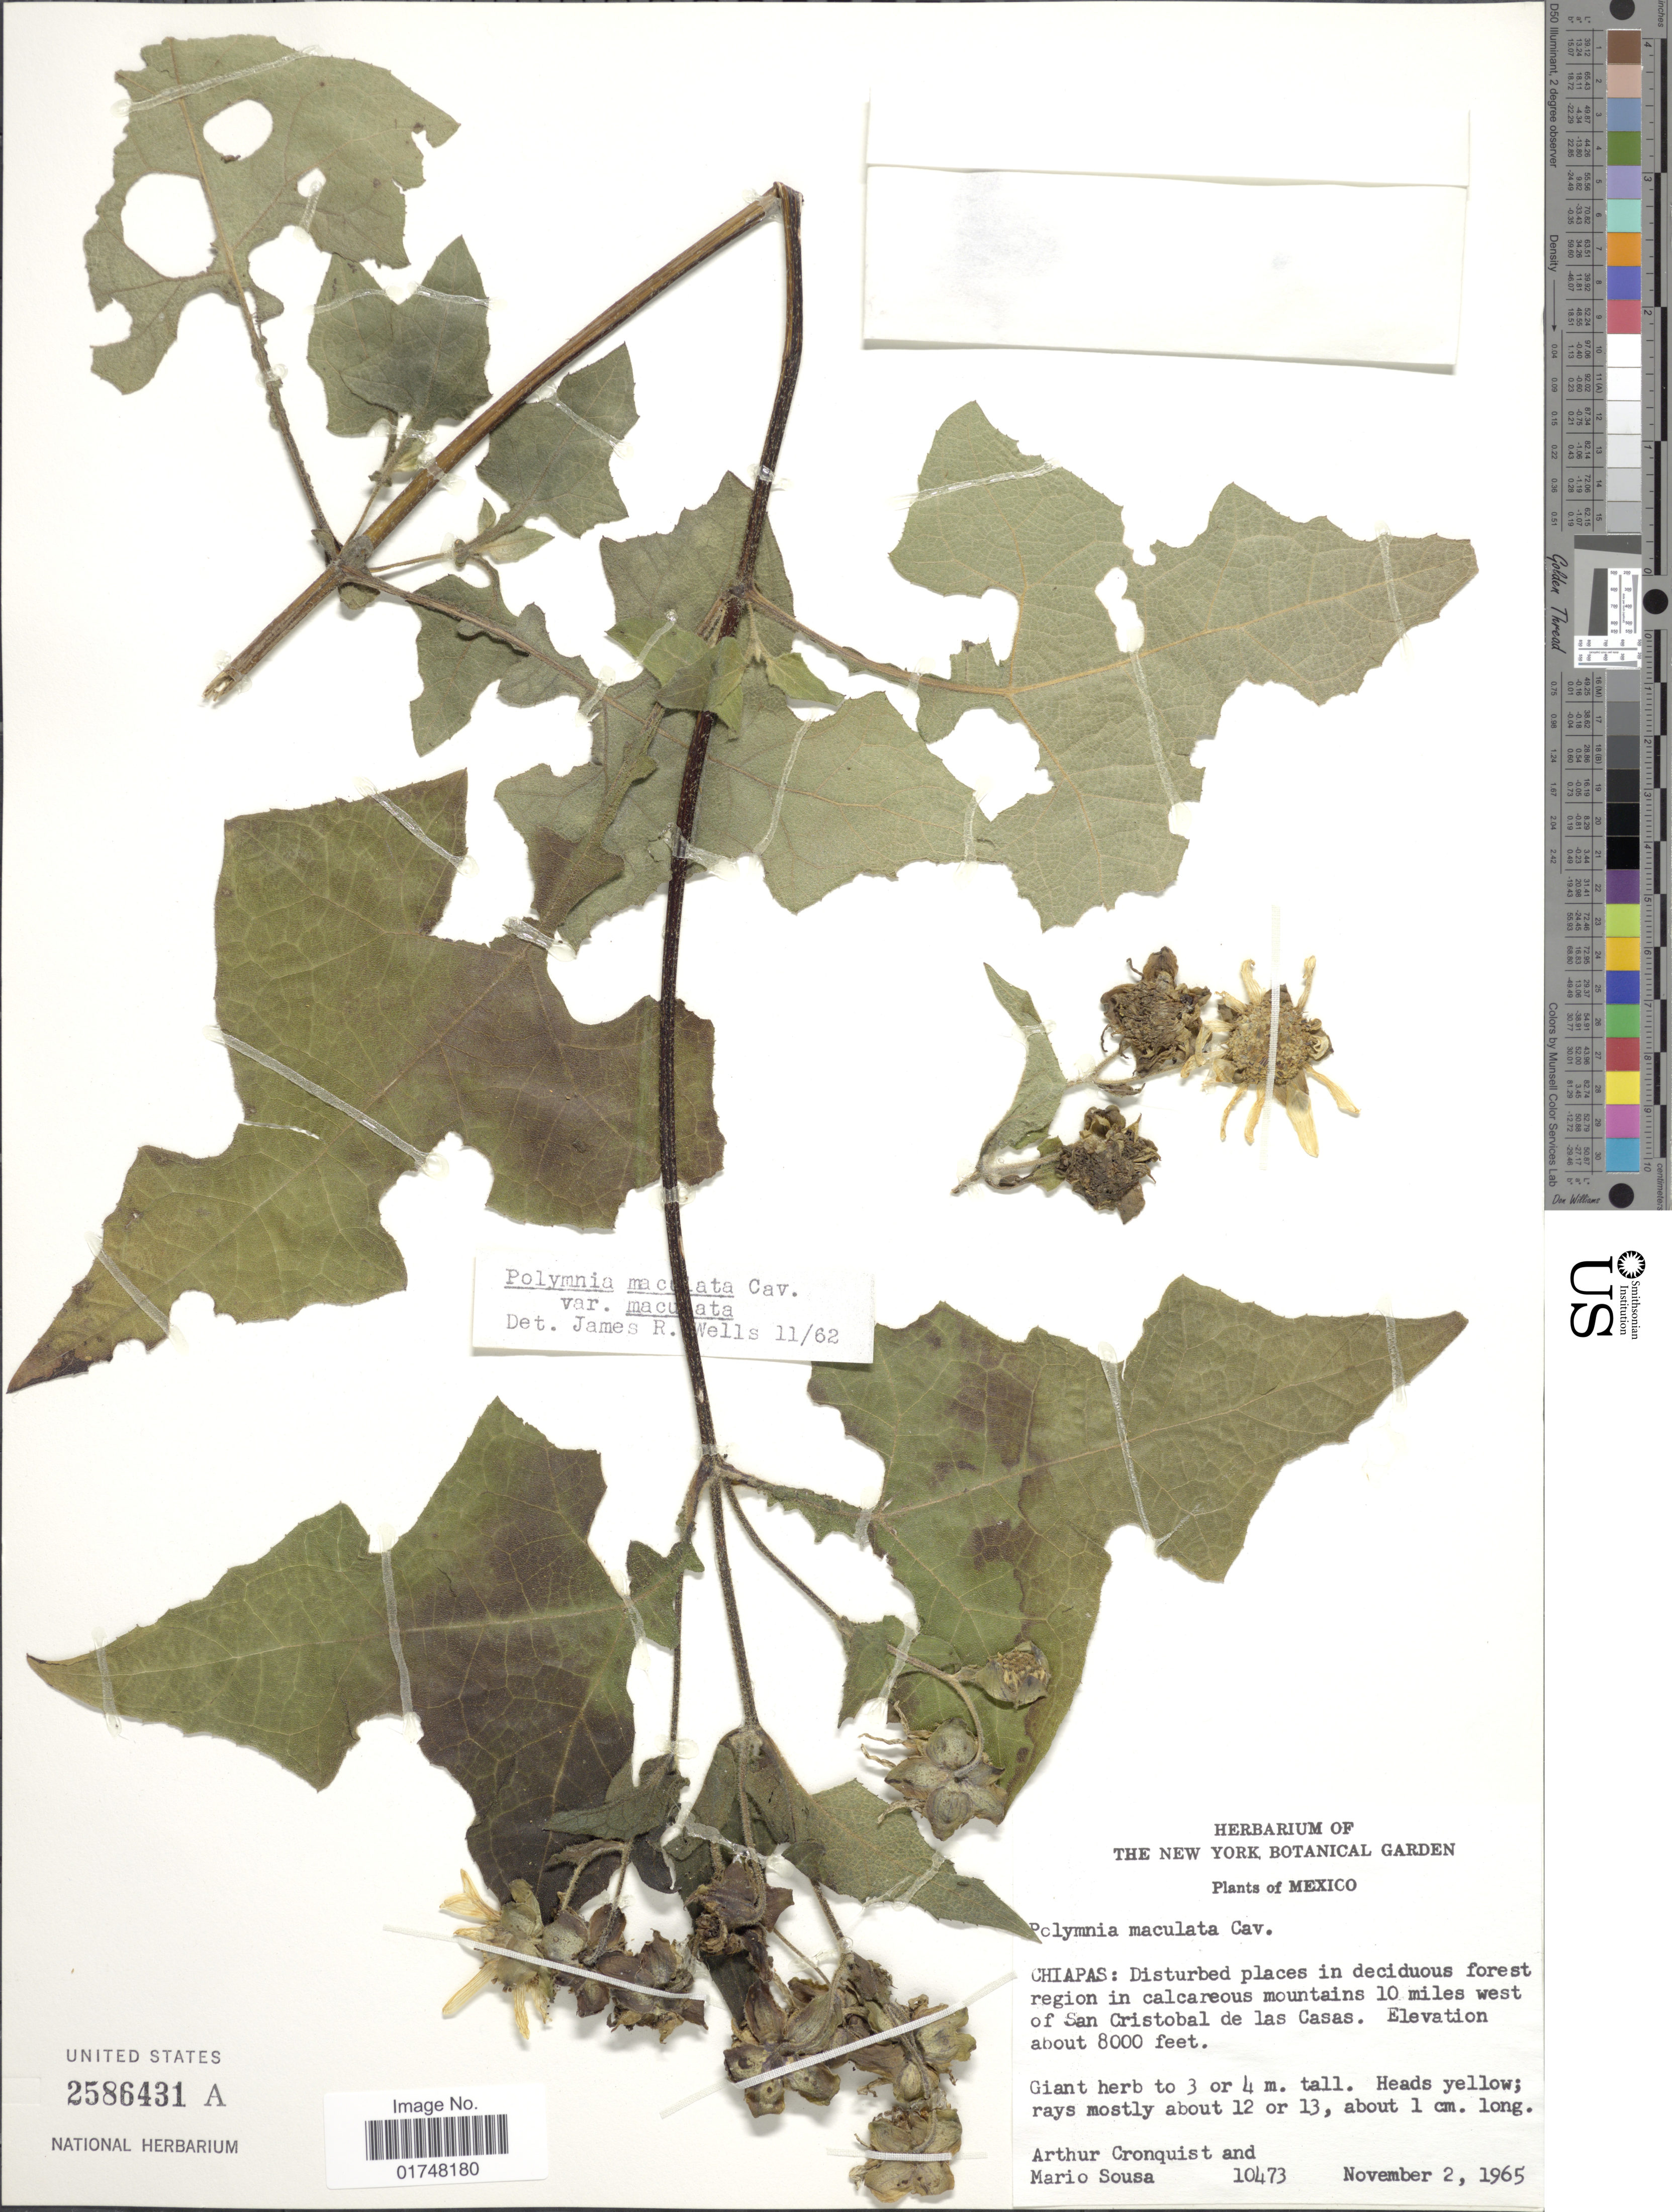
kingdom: Plantae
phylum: Tracheophyta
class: Magnoliopsida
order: Asterales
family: Asteraceae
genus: Smallanthus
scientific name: Smallanthus maculatus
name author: (Cav.) H. Rob.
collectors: A. J. Cronquist & M. Sousa S.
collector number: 10473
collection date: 1965-11-02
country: Mexico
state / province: Chiapas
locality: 10 miles west of San Cristobal de las Casas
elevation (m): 2438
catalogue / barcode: US 2586431A